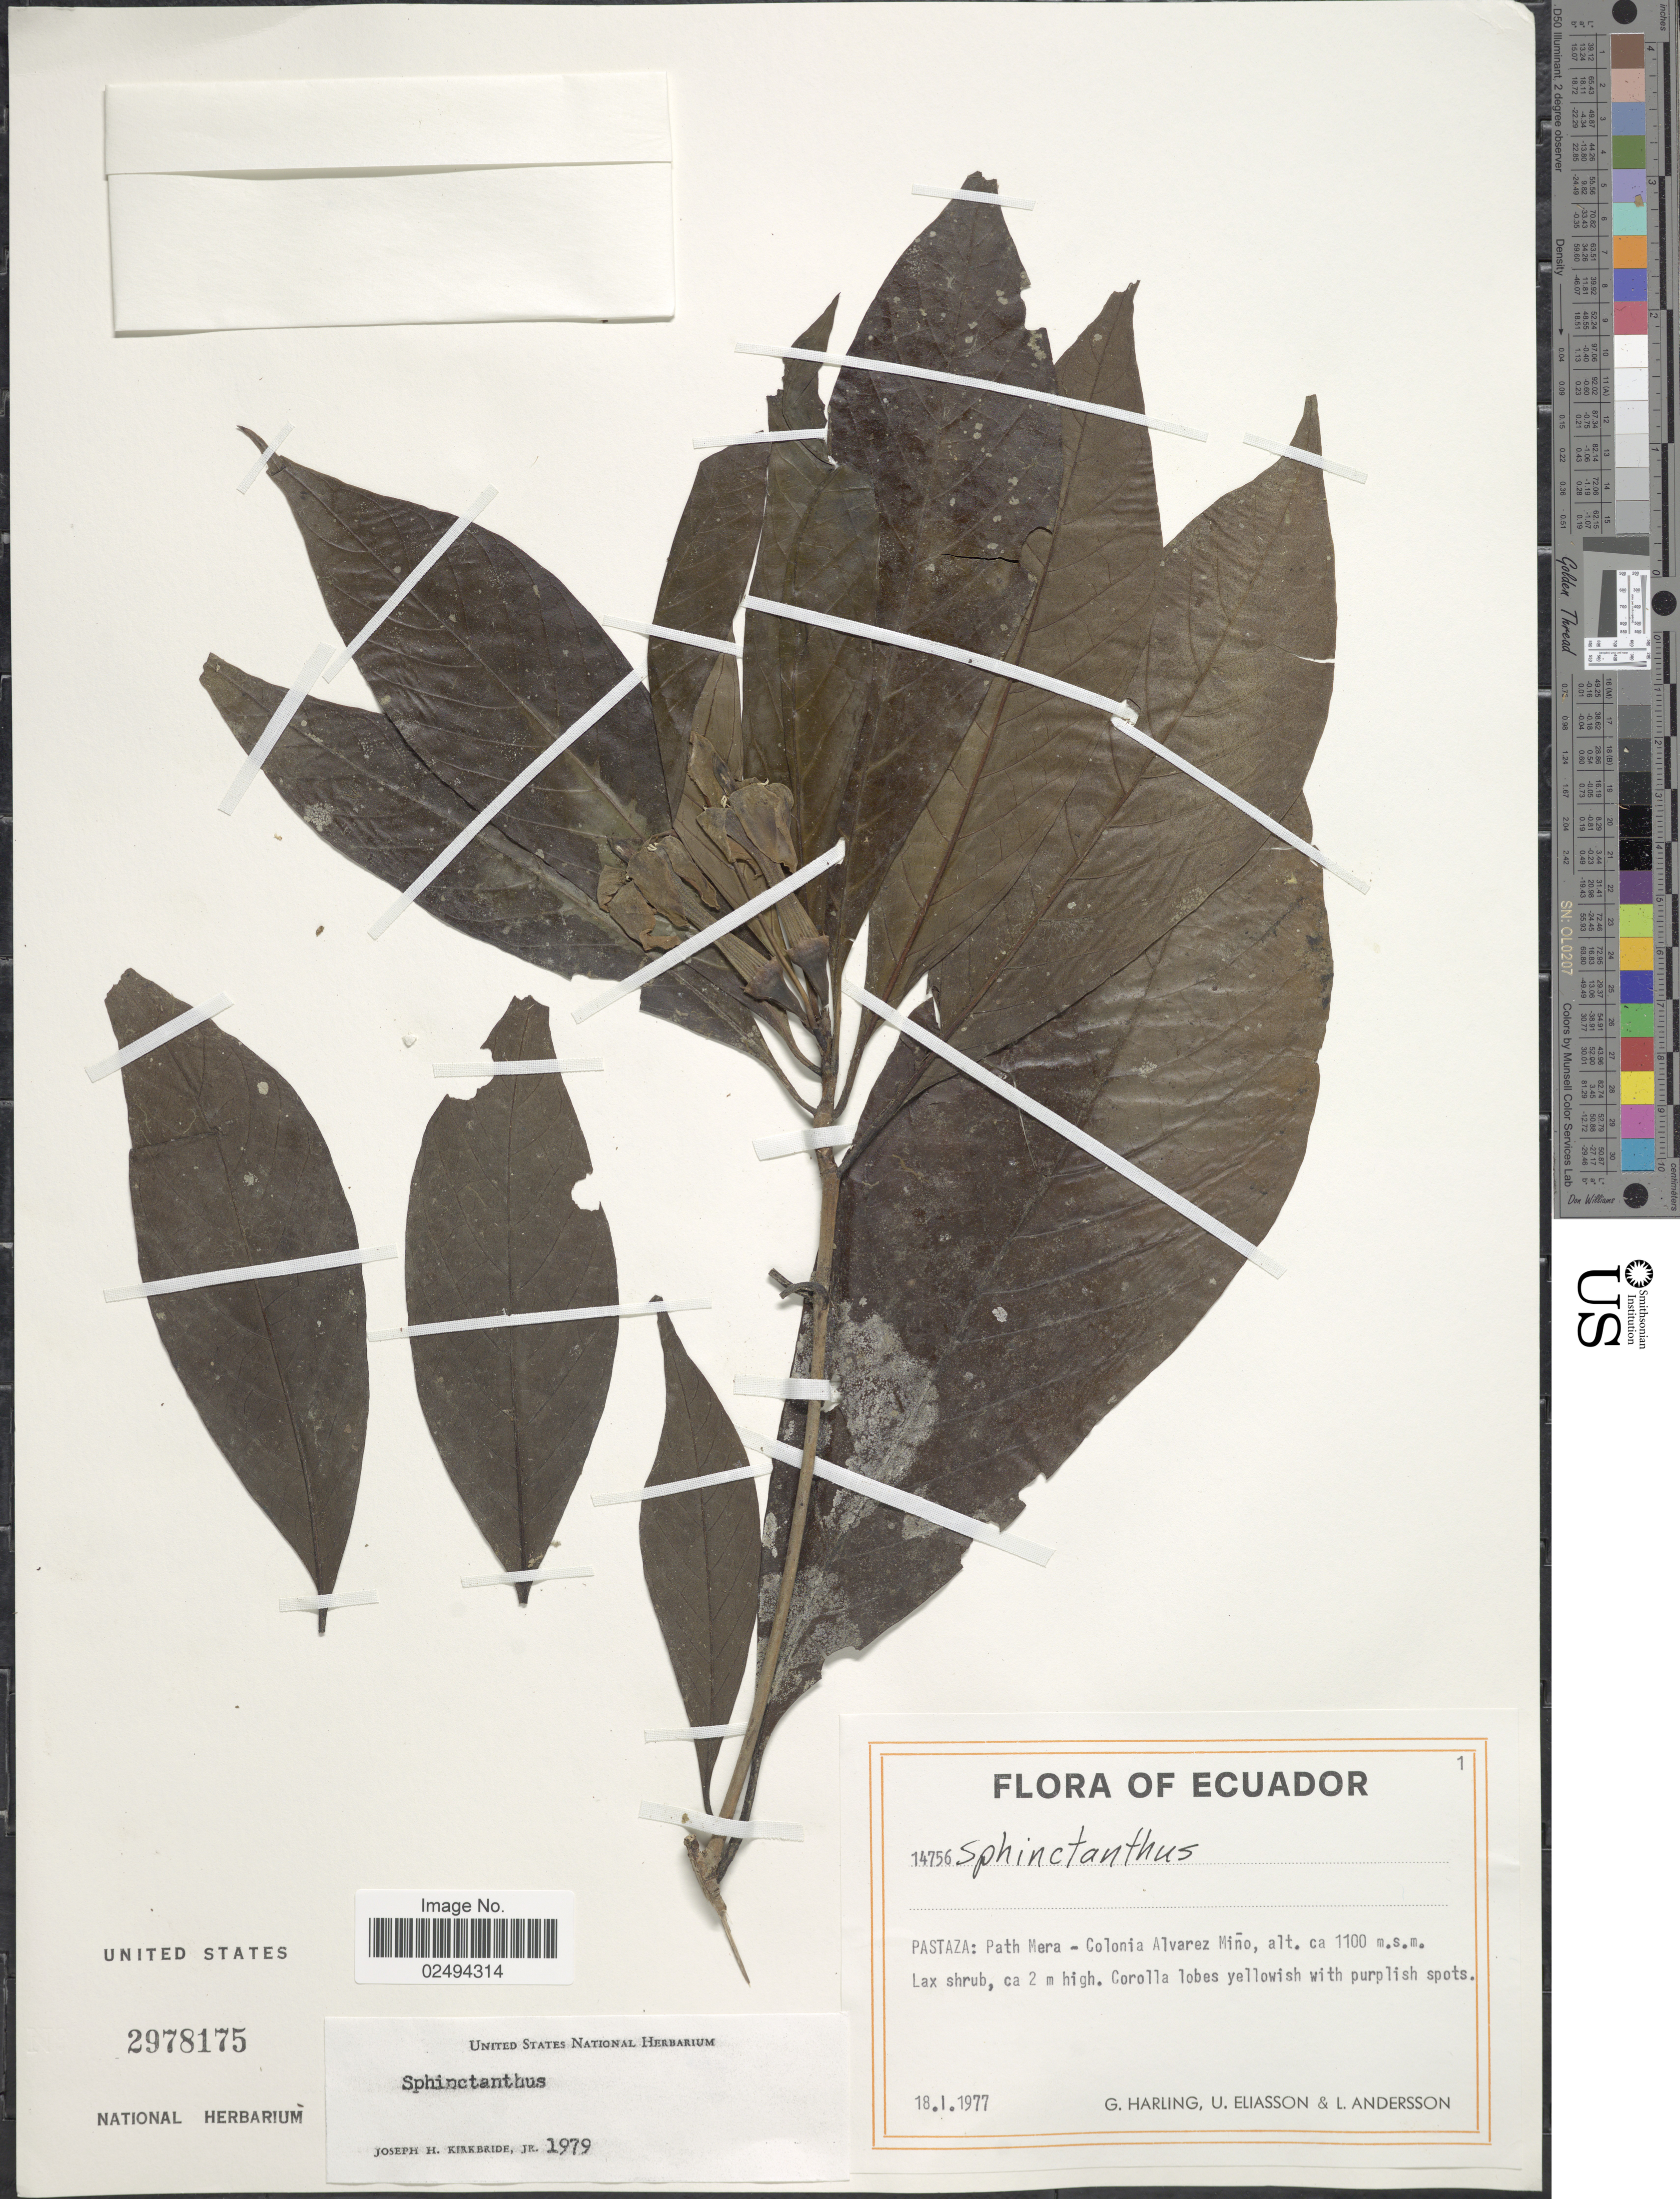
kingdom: Plantae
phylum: Tracheophyta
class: Magnoliopsida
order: Gentianales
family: Rubiaceae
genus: Sphinctanthus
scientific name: Sphinctanthus sp.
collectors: G. Harling, U. Eliasson & L. Andersson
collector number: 14756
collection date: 1977-01-18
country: Ecuador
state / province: Pastaza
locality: Path Mera - Colonia Alvarez Miño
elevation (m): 1100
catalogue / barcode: US 2978175